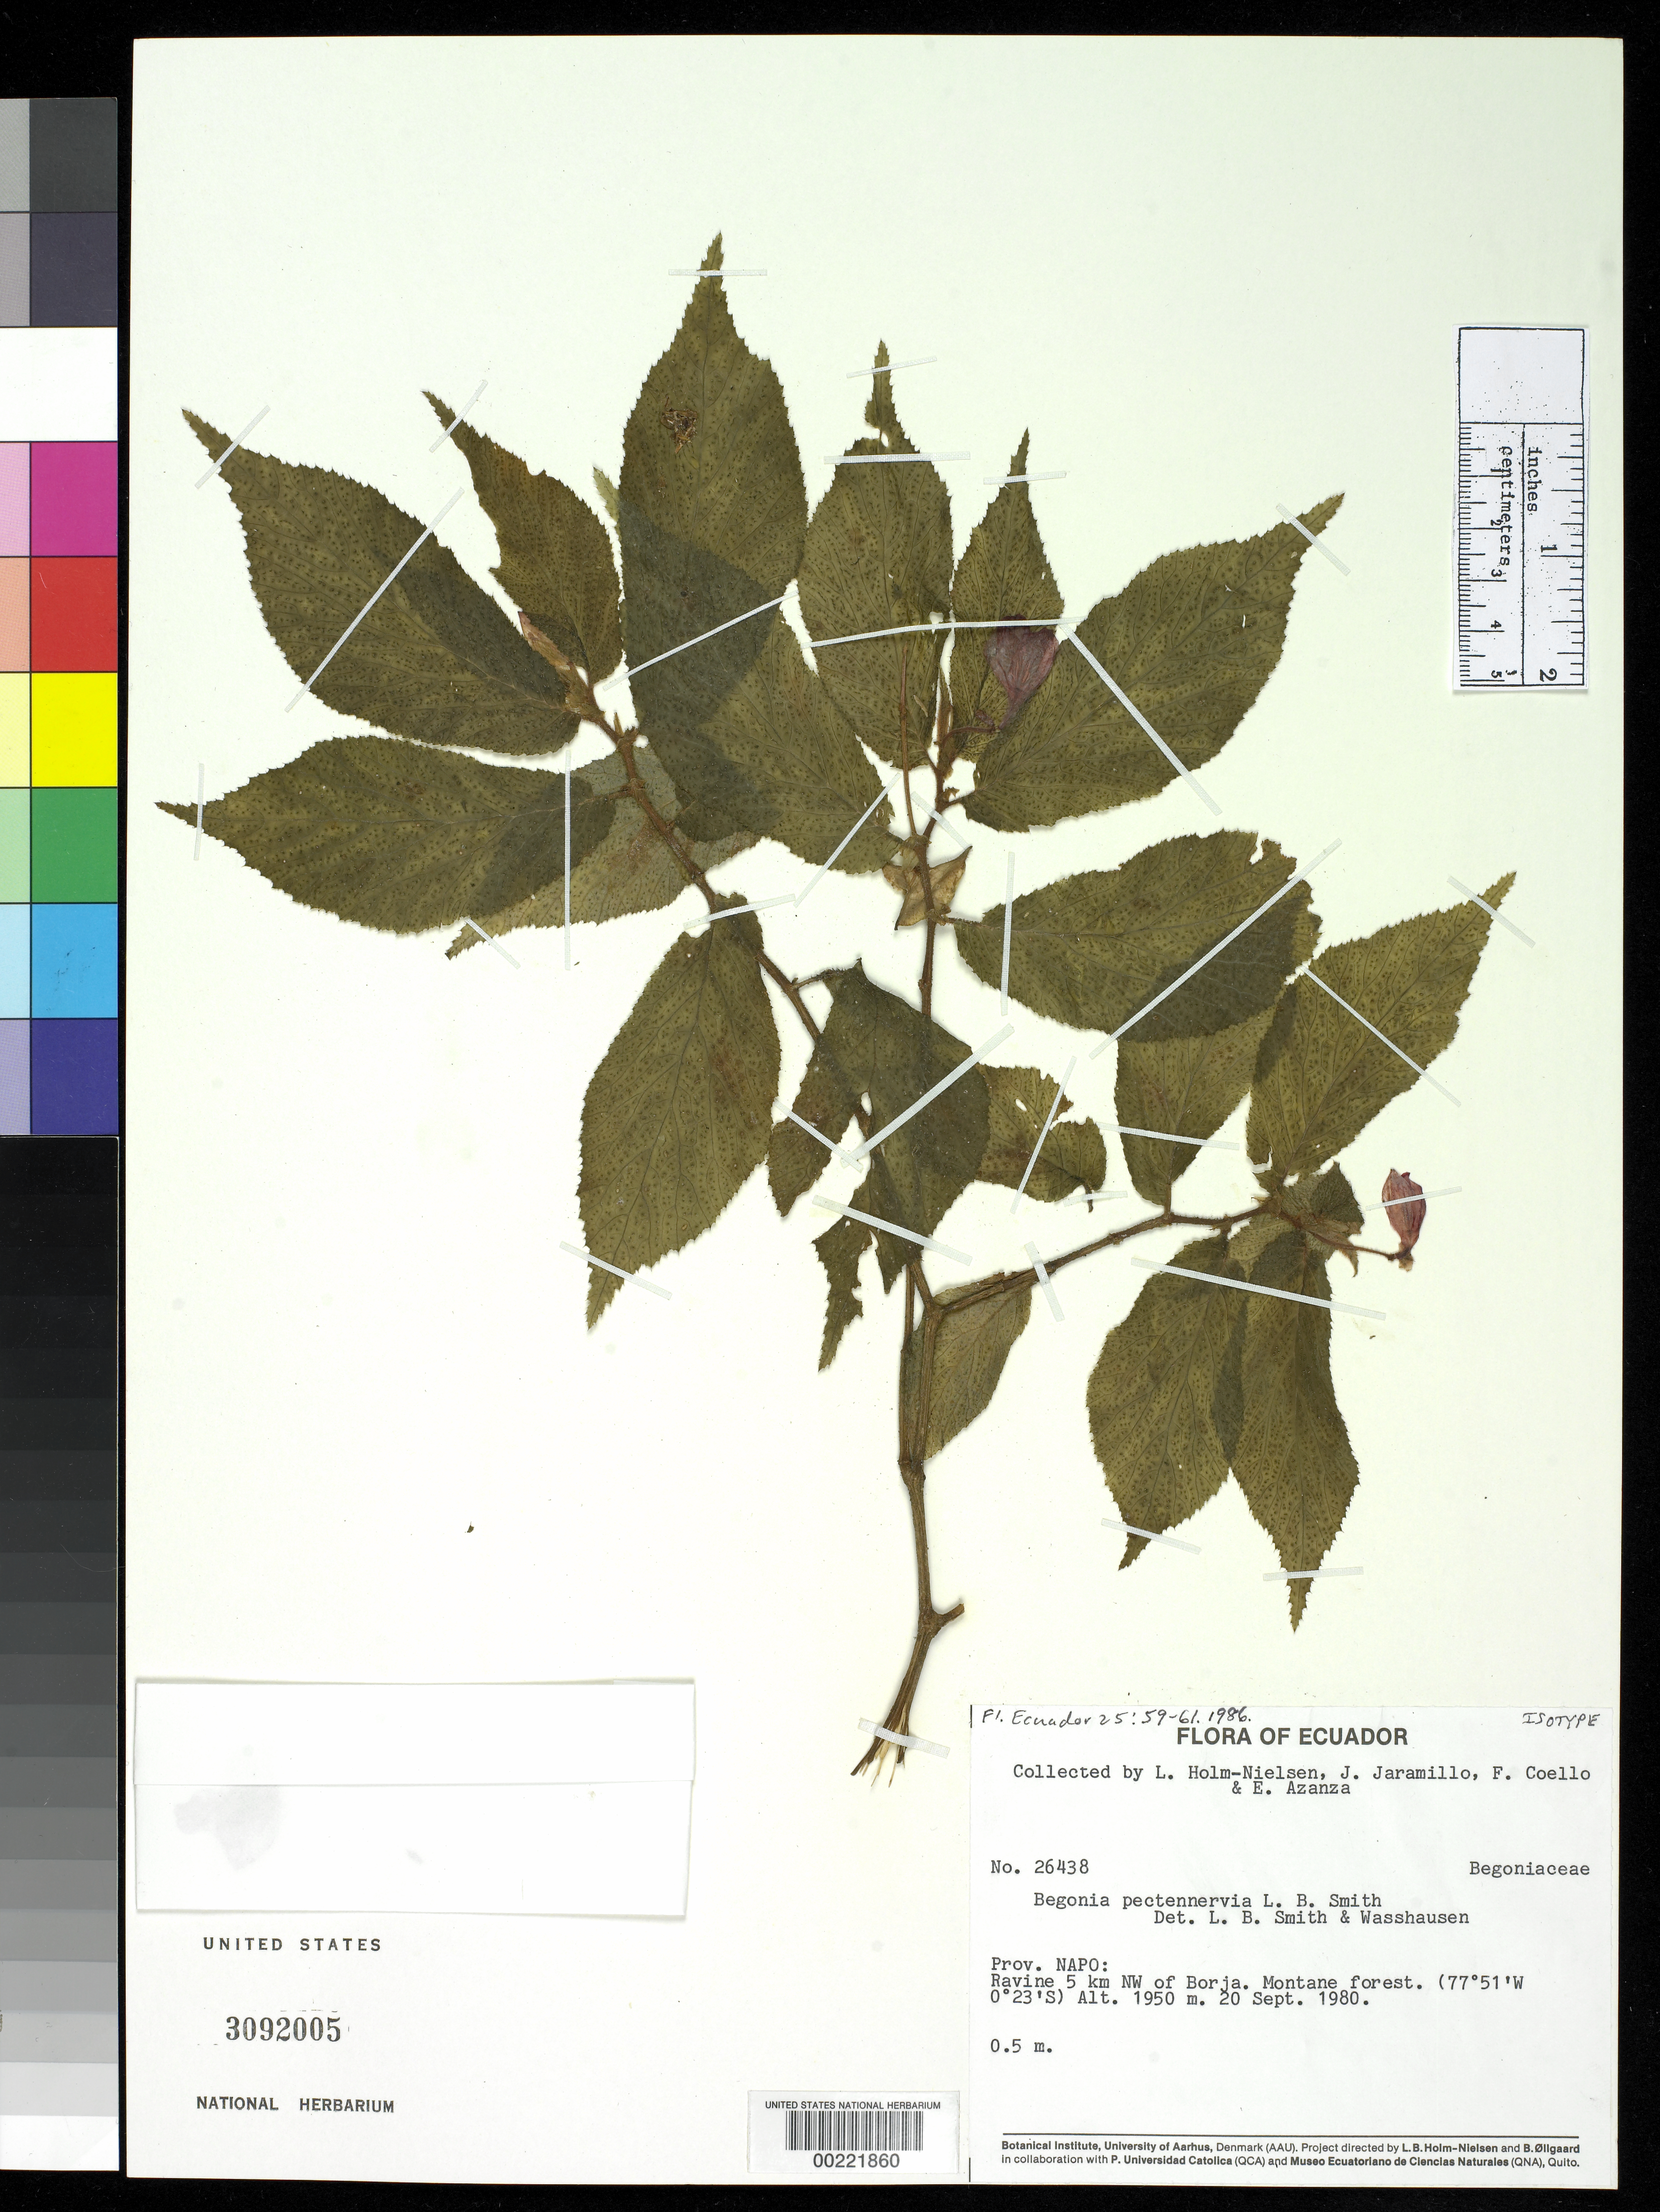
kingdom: Plantae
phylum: Tracheophyta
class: Magnoliopsida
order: Cucurbitales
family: Begoniaceae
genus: Begonia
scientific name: Begonia pectennervia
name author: L.B. Sm. & Wassh.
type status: Isotype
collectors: L. B. Holm-Nielsen, J. L. Jaramillo, F. Coello & E. Azanza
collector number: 26438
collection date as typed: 20 Sep 1980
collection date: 1980-09-20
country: Ecuador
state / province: Napo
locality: Prov. Napo: ravine 5 km NW of Borja.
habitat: Montane forest.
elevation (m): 1950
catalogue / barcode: US 3092005